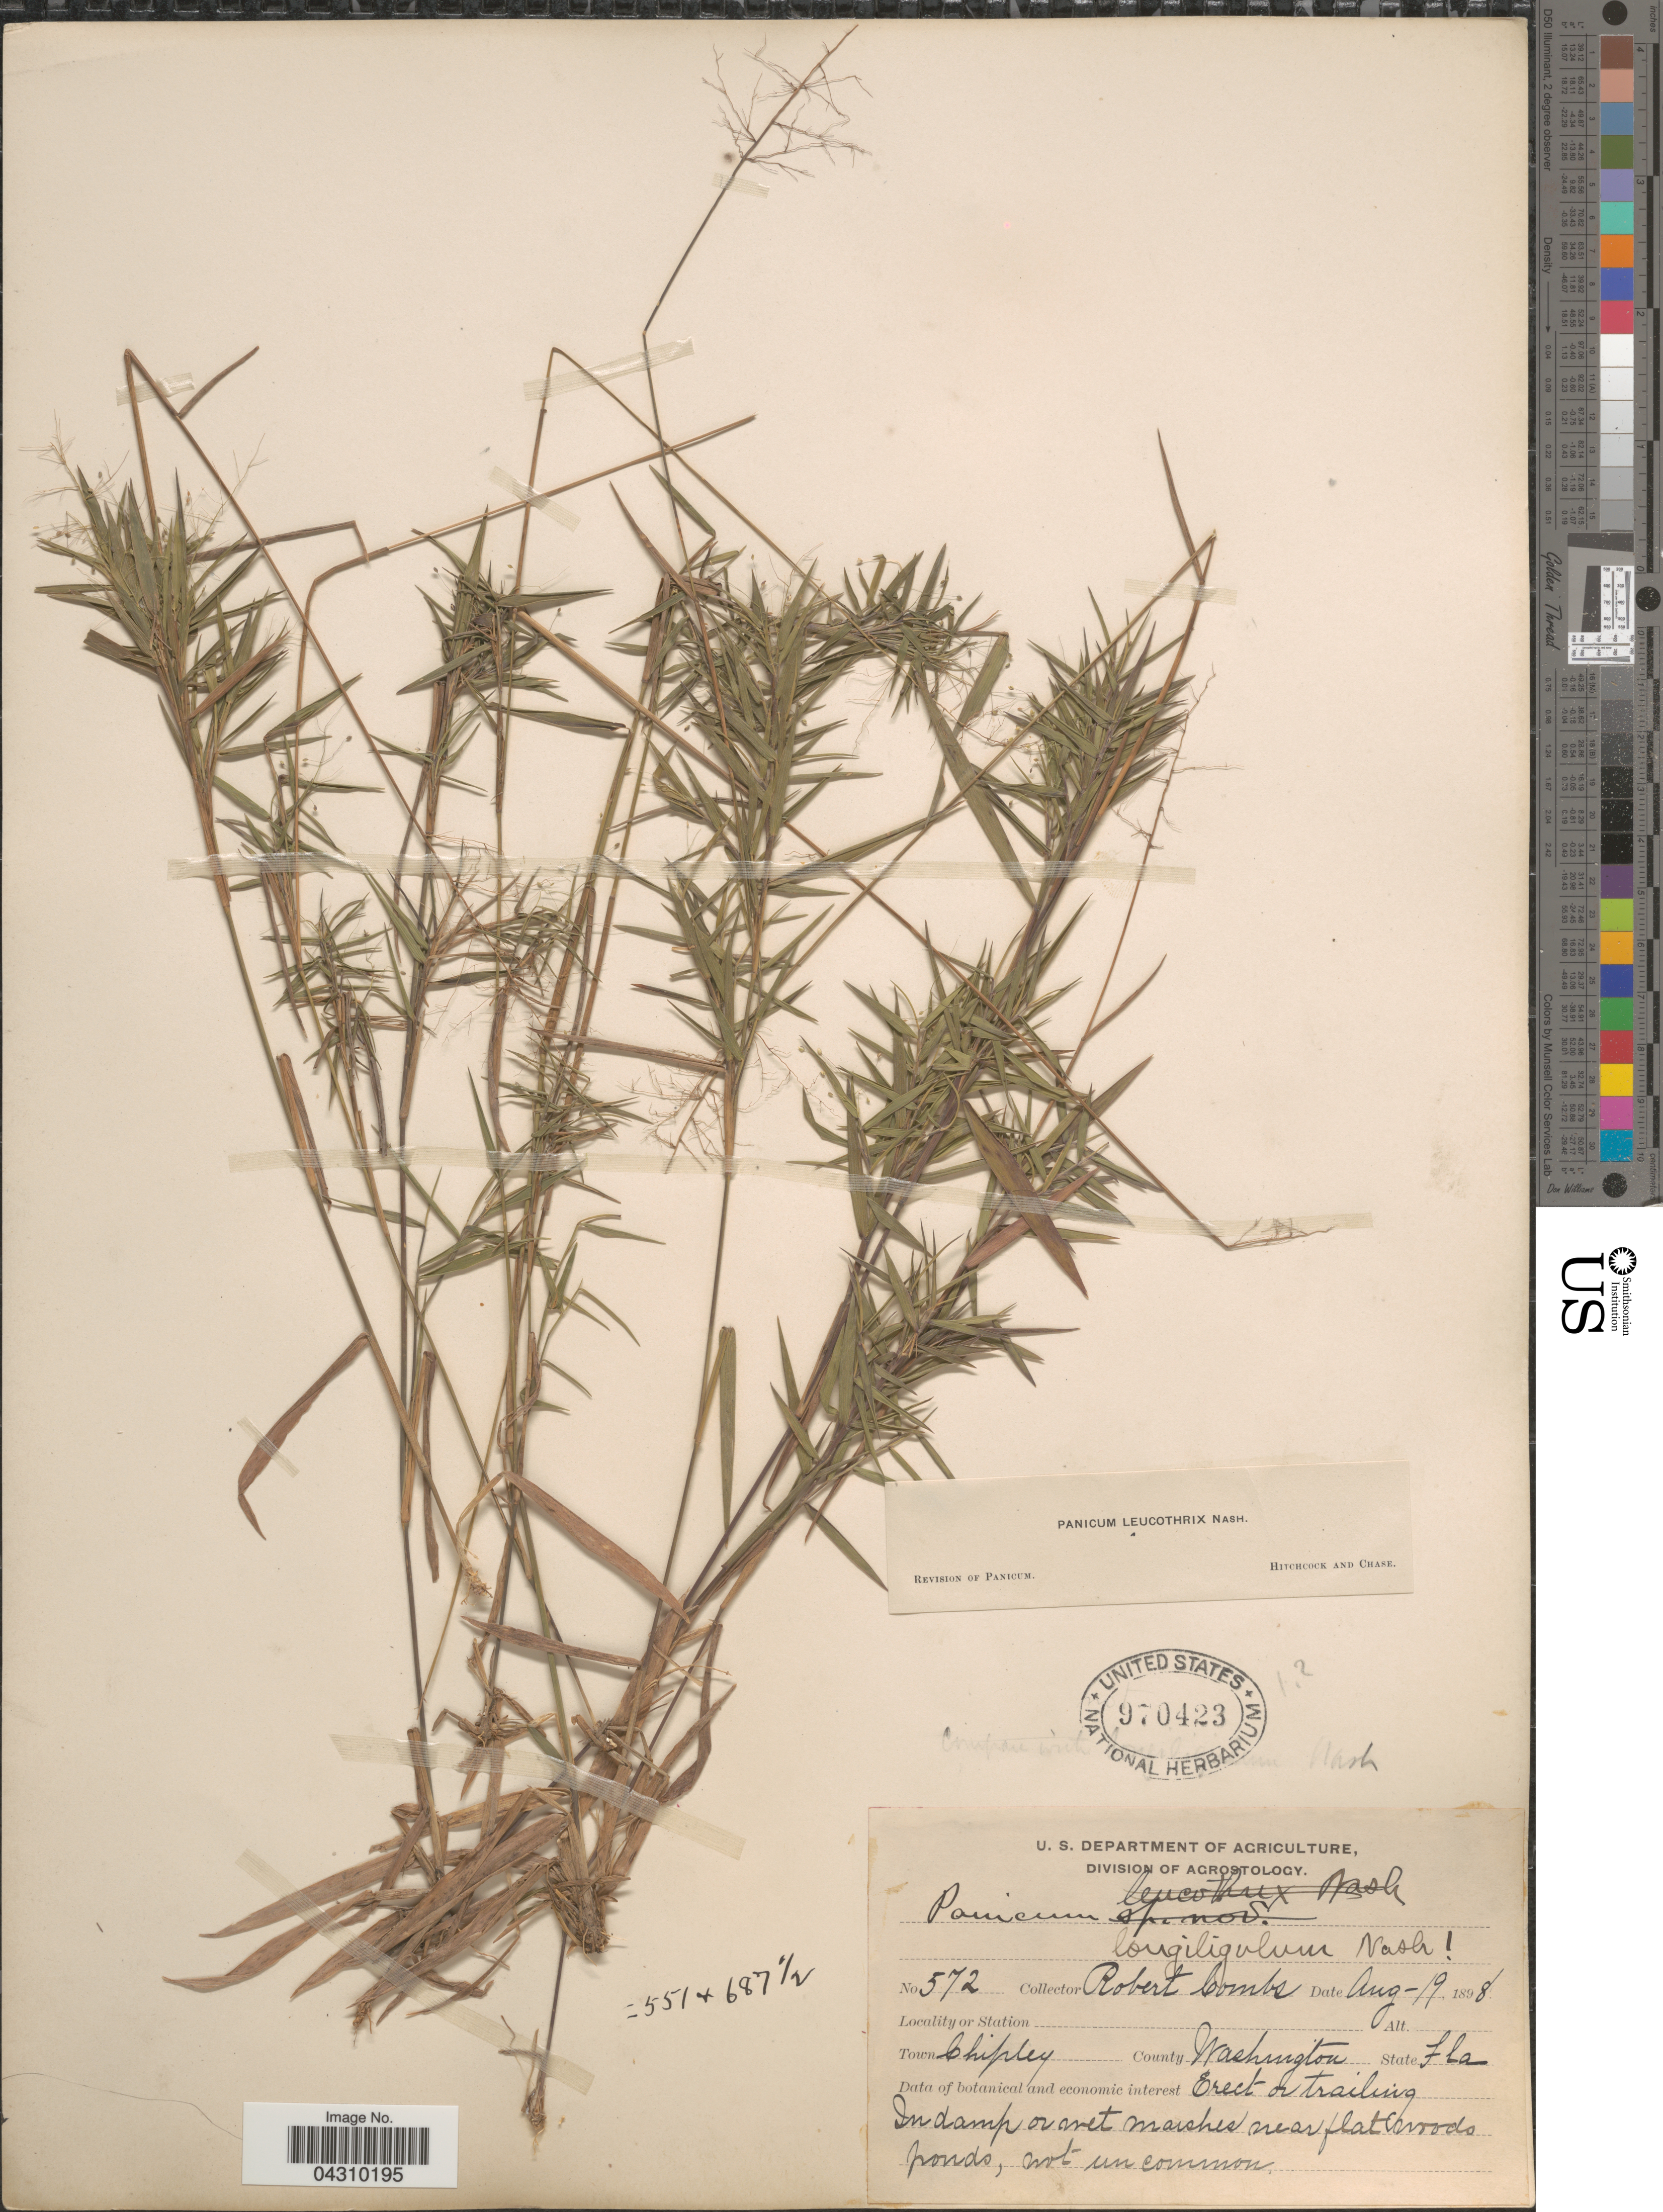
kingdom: Plantae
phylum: Tracheophyta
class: Liliopsida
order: Poales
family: Poaceae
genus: Dichanthelium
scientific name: Dichanthelium acuminatum var. acuminatum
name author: (Sw.) Gould & C.A. Clark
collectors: R. Combs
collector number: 572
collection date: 1898-08-19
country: United States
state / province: Florida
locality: Town Chipley. County Washington. In damp or wet marshes near flat woods ponds.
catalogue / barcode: US 970423